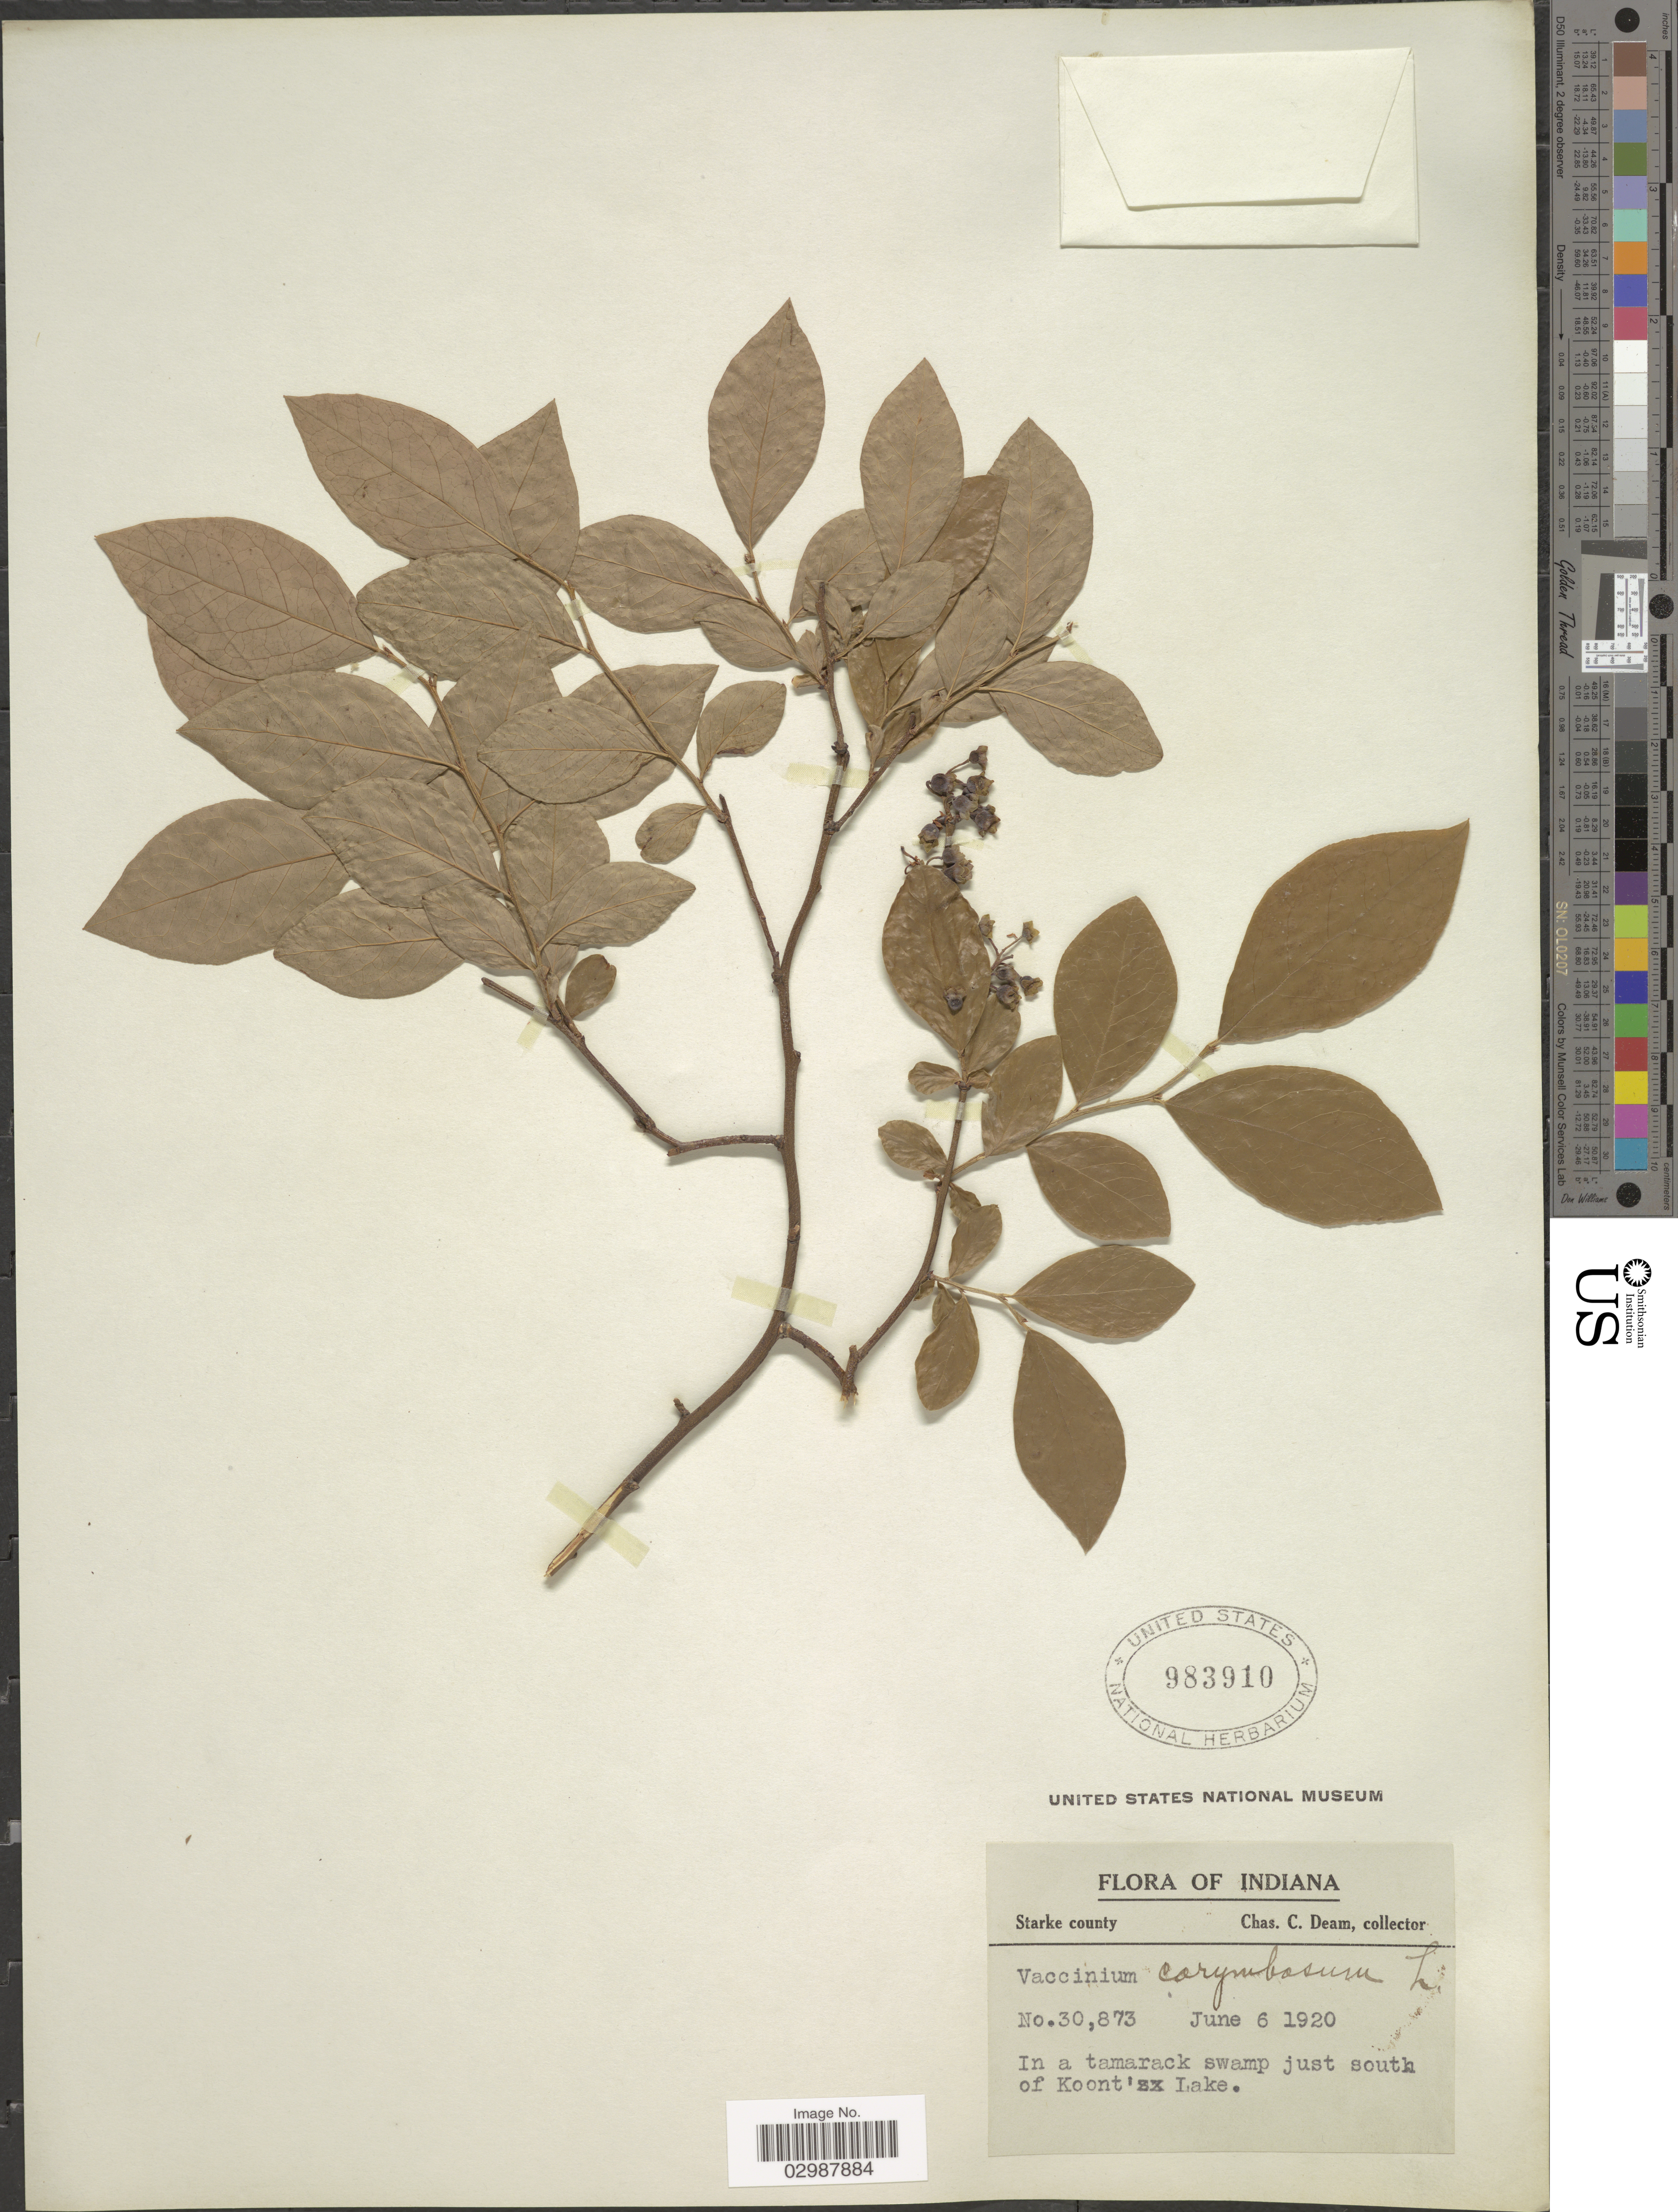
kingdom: Plantae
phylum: Tracheophyta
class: Magnoliopsida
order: Ericales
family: Ericaceae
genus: Vaccinium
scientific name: Vaccinium corymbosum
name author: L.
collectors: C. C. Deam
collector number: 30873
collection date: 1920-06-06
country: United States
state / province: Indiana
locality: Starke County. In a tamarack swamp just south of Koont' Lake.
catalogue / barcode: US 983910